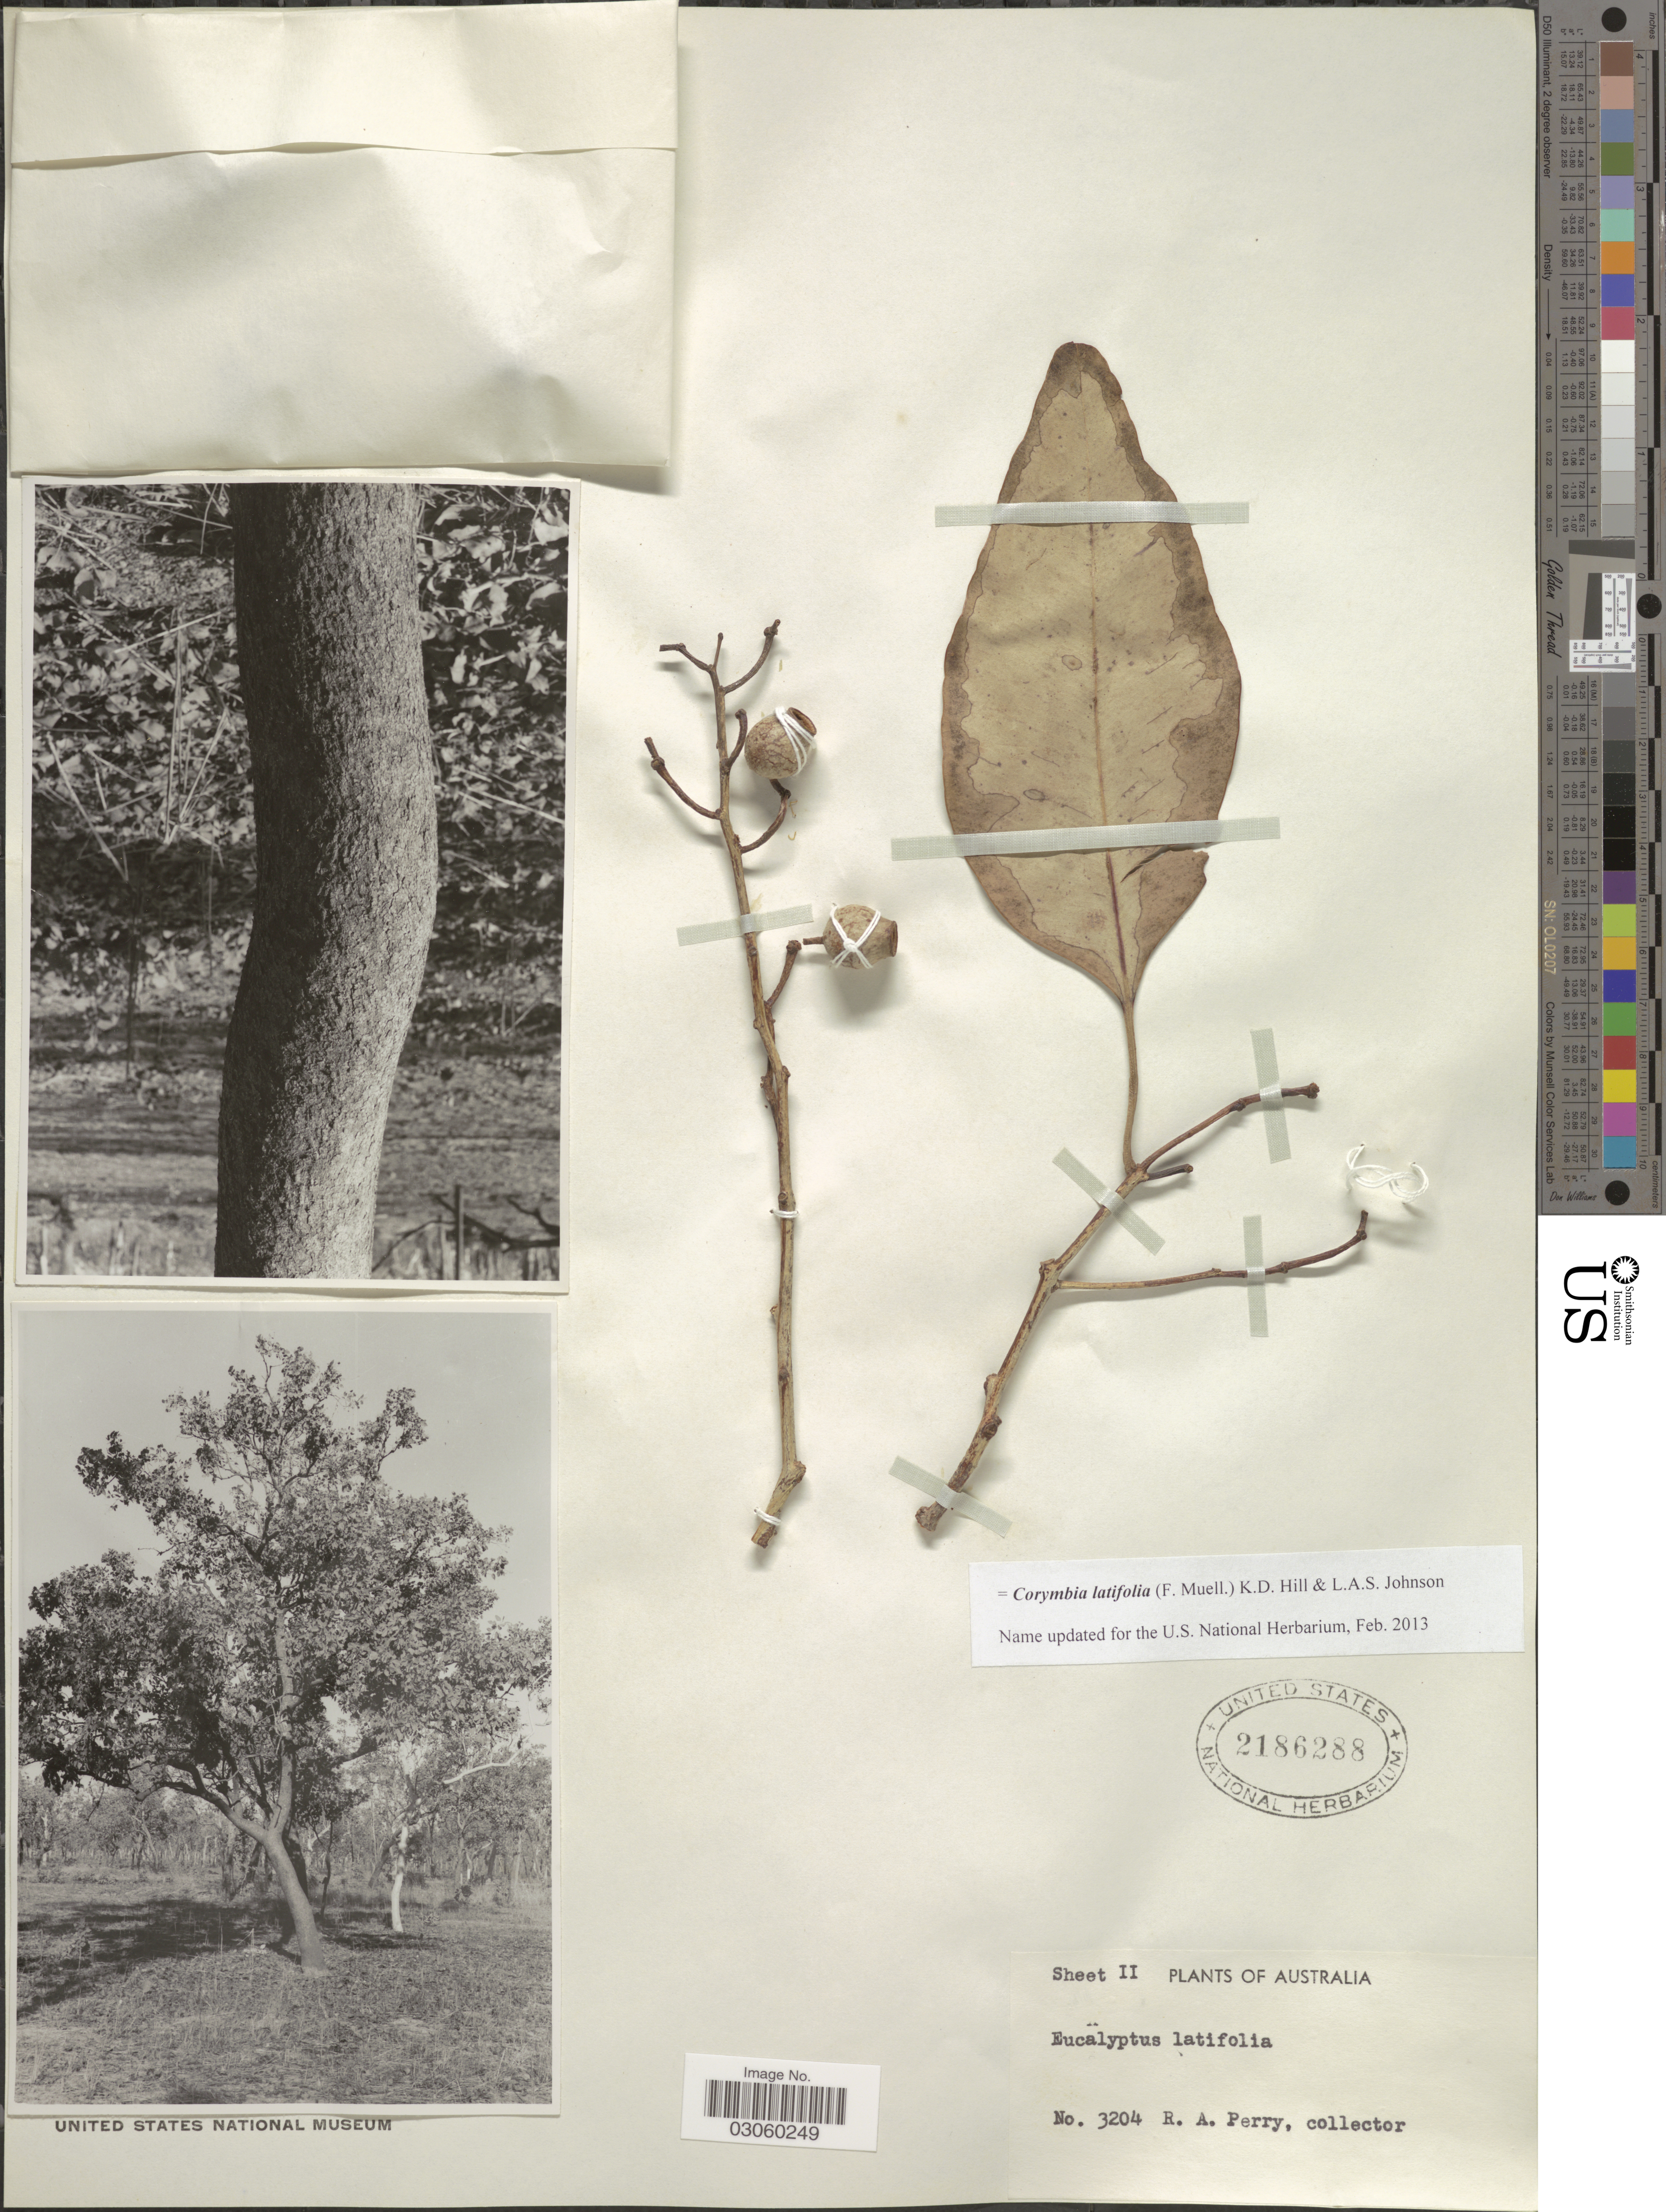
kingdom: Plantae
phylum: Tracheophyta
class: Magnoliopsida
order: Myrtales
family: Myrtaceae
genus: Corymbia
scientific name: Corymbia latifolia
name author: (F. Muell.) K.D. Hill & L.A.S. Johnson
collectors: Perry, R. A.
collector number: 3204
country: Australia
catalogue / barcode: US 2186288